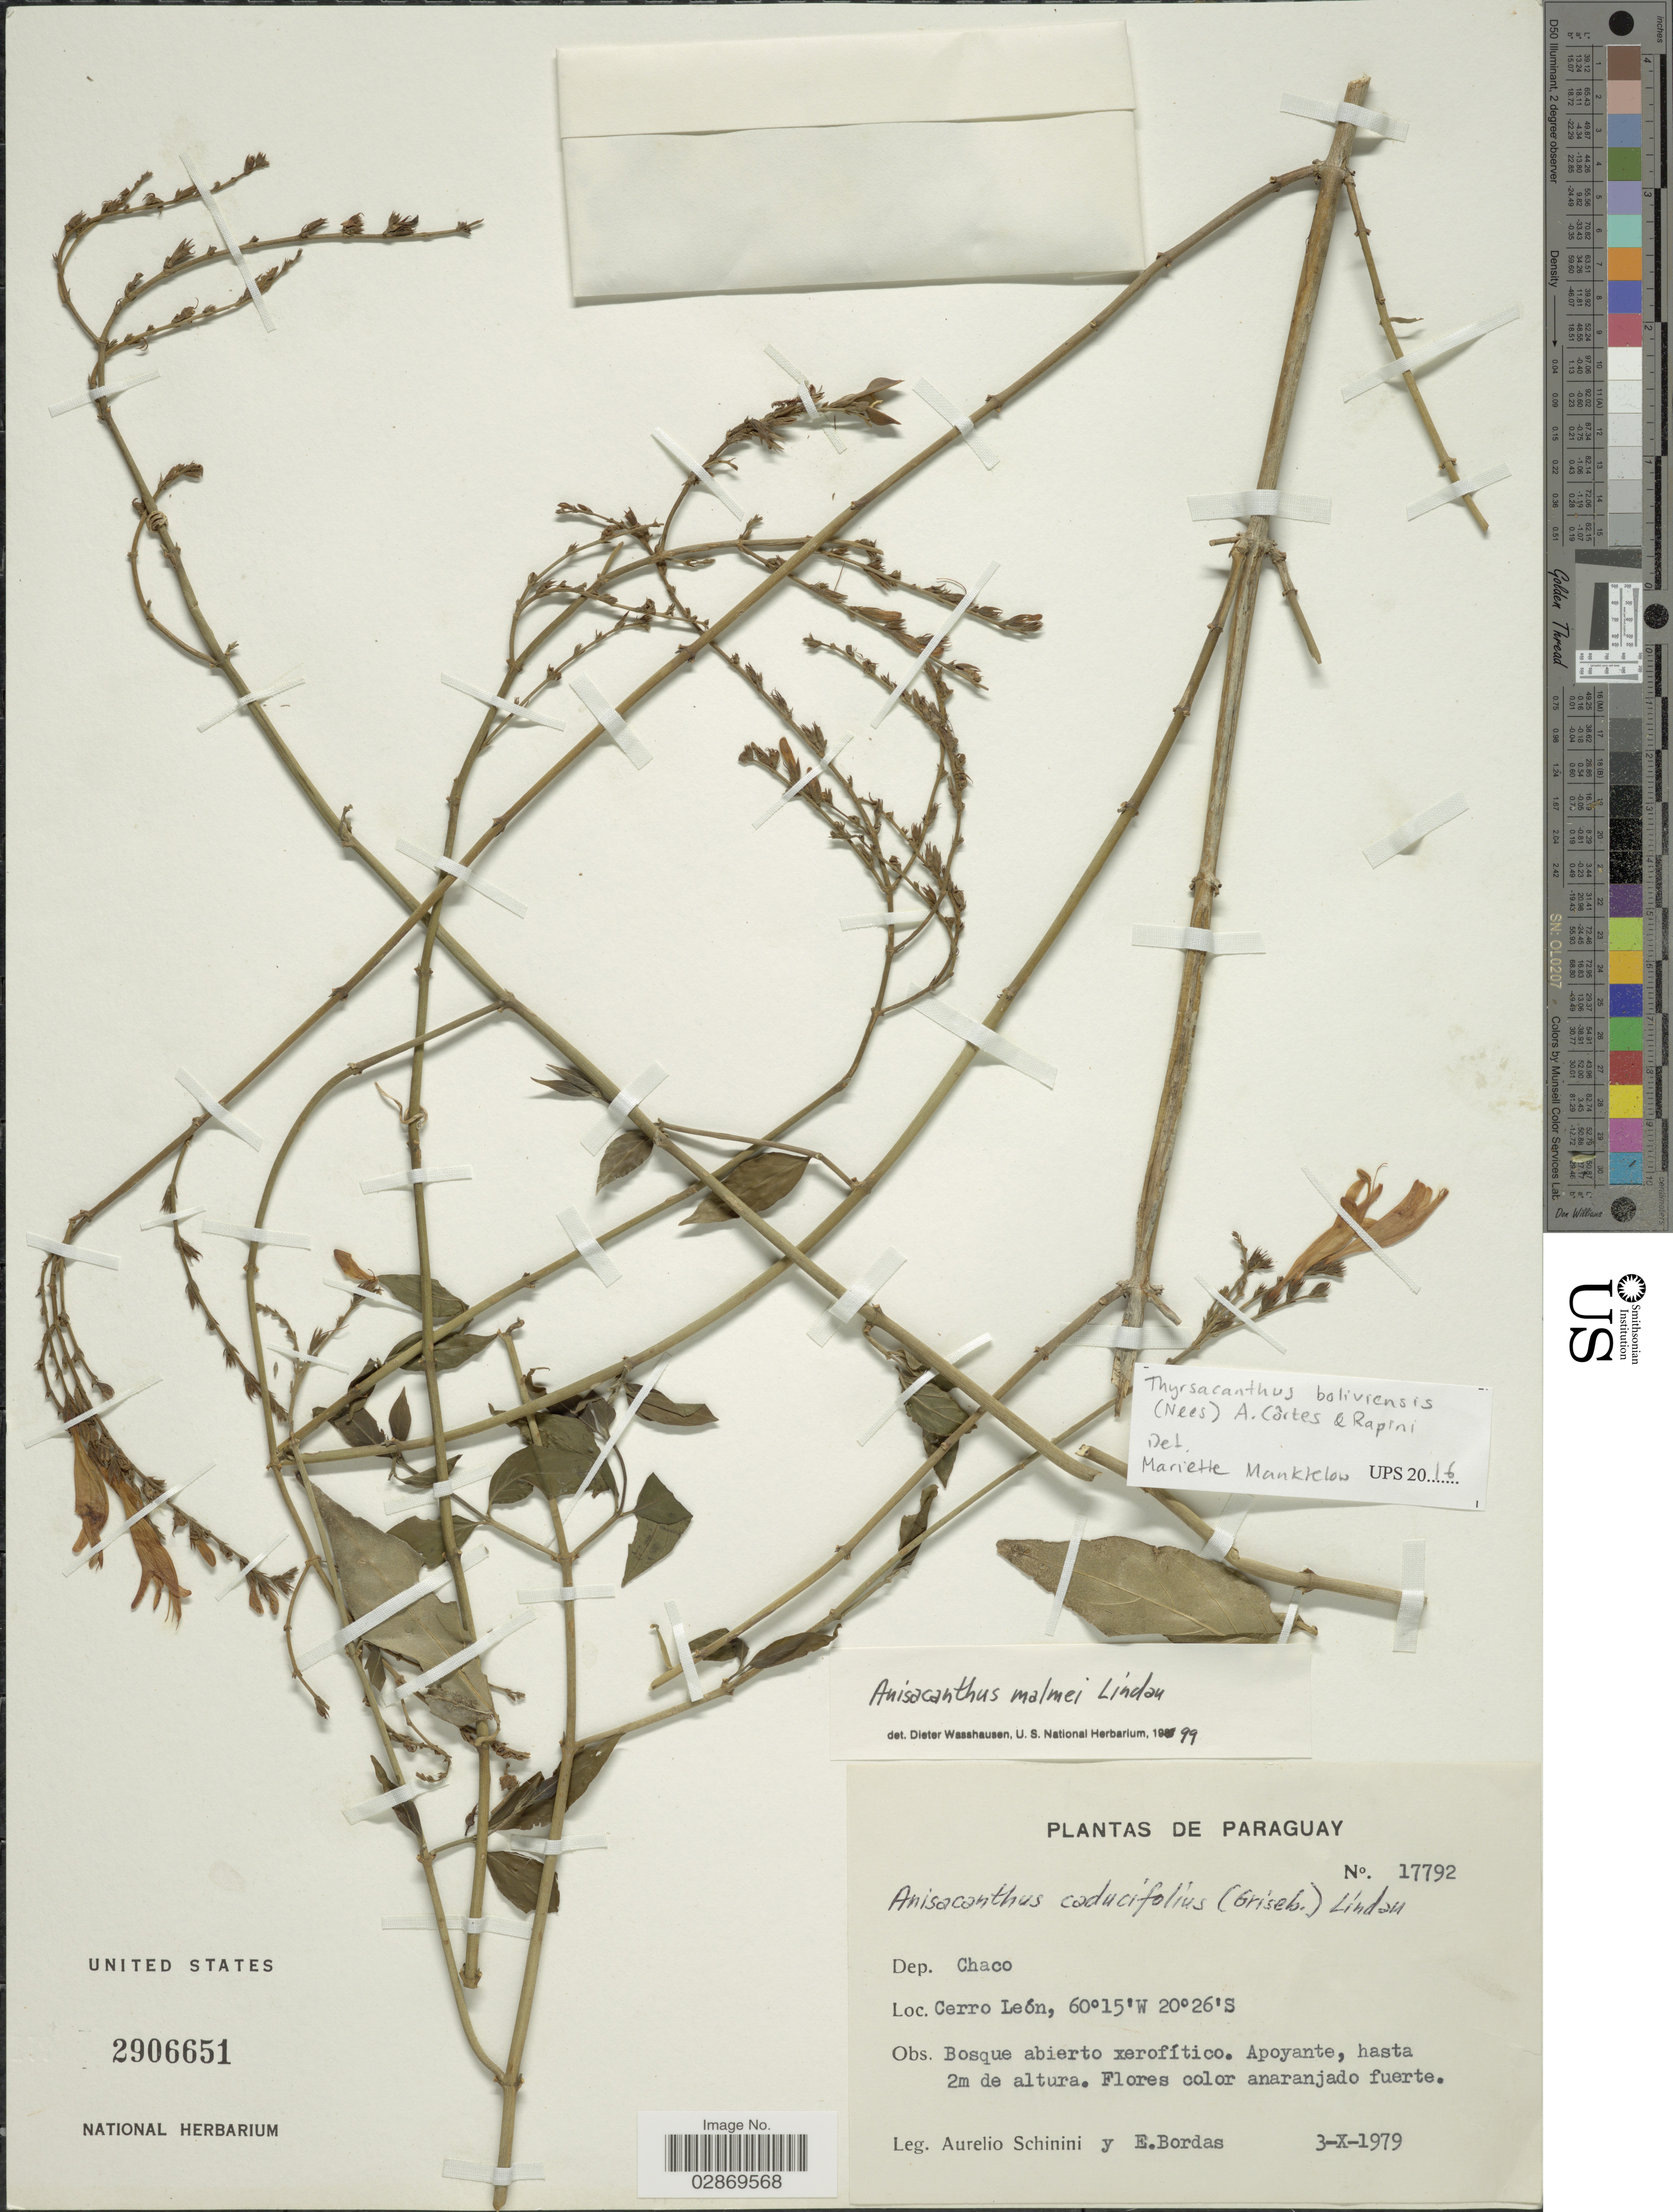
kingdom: Plantae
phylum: Tracheophyta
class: Magnoliopsida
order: Lamiales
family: Acanthaceae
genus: Anisacanthus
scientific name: Anisacanthus boliviensis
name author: (Nees) Wassh.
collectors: A. Schinini & E. Bordas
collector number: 17792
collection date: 1979-10-03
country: Argentina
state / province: Chaco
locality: Dep. Chaco, Cerro León.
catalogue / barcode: US 2906651